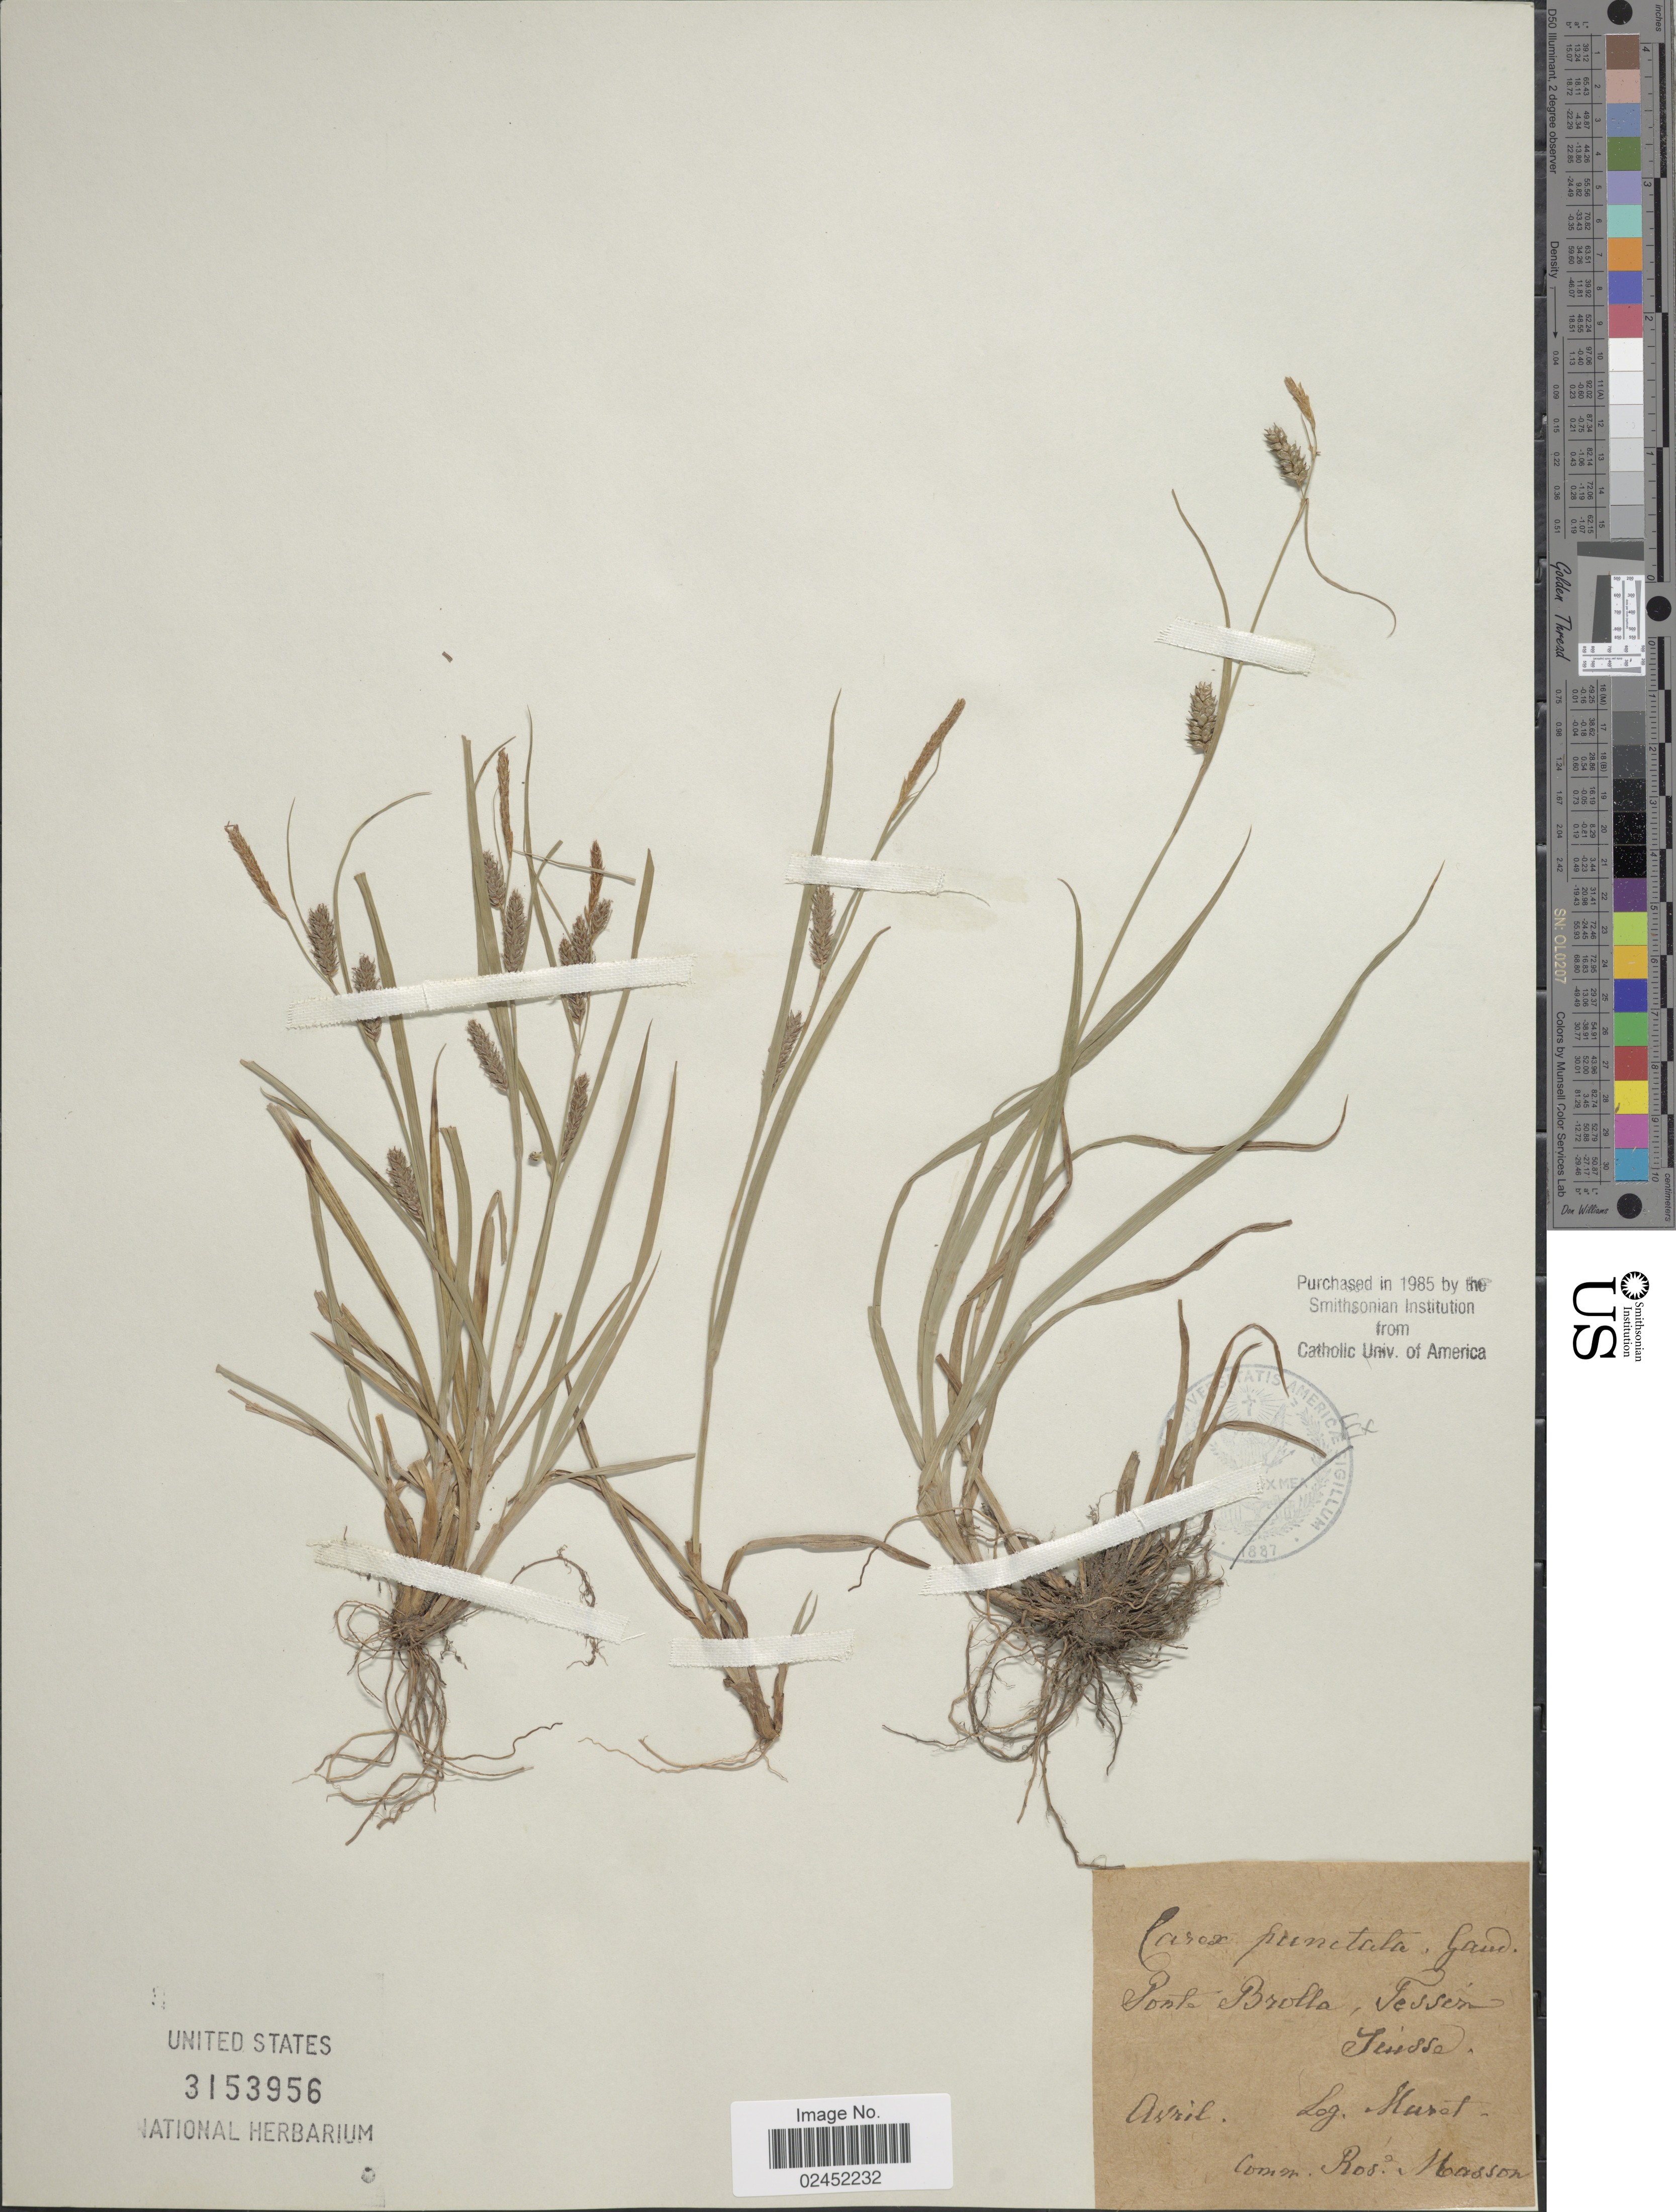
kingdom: Plantae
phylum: Tracheophyta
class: Liliopsida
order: Poales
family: Cyperaceae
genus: Carex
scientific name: Carex punctata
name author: Gaudin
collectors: Muret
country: Switzerland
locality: Ponte Brolla, Tessen, Suisse.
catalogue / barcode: US 3153956